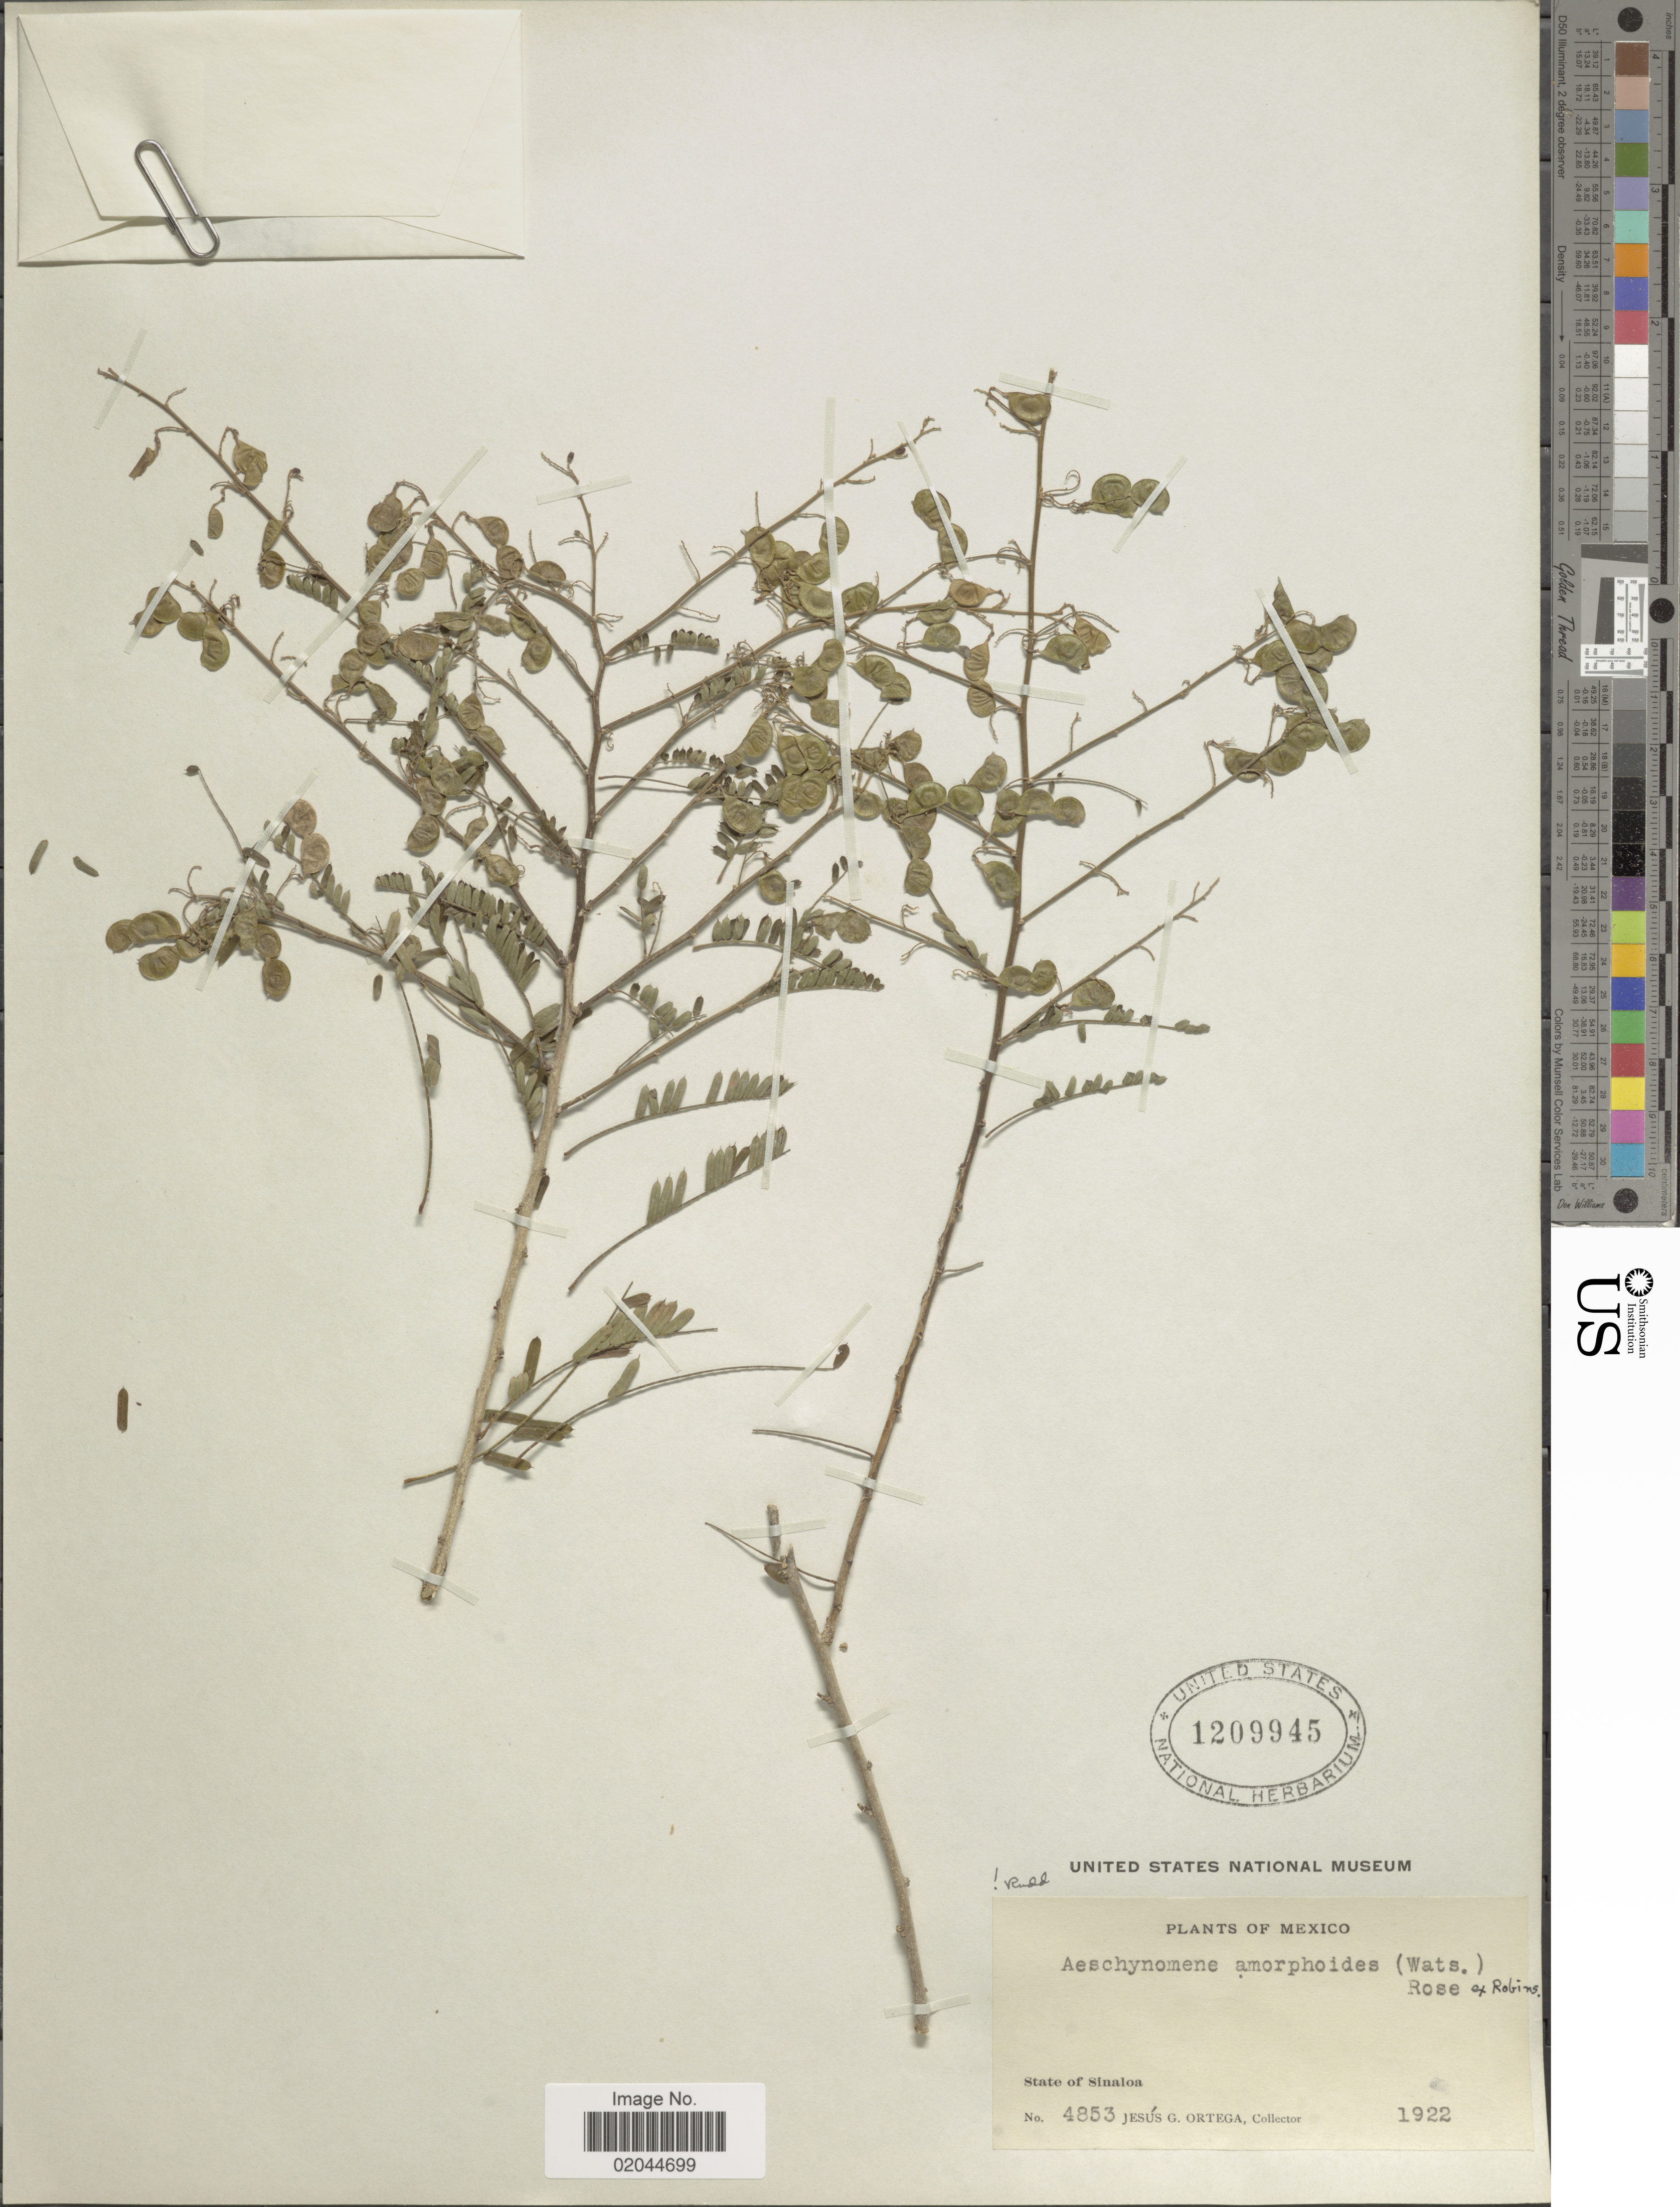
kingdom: Plantae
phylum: Tracheophyta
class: Magnoliopsida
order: Fabales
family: Fabaceae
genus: Aeschynomene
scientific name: Aeschynomene amorphoides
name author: (S. Watson) Rose ex B.L. Rob.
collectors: J. Ortega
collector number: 4853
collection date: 1922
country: Mexico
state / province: Sinaloa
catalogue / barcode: US 1209945